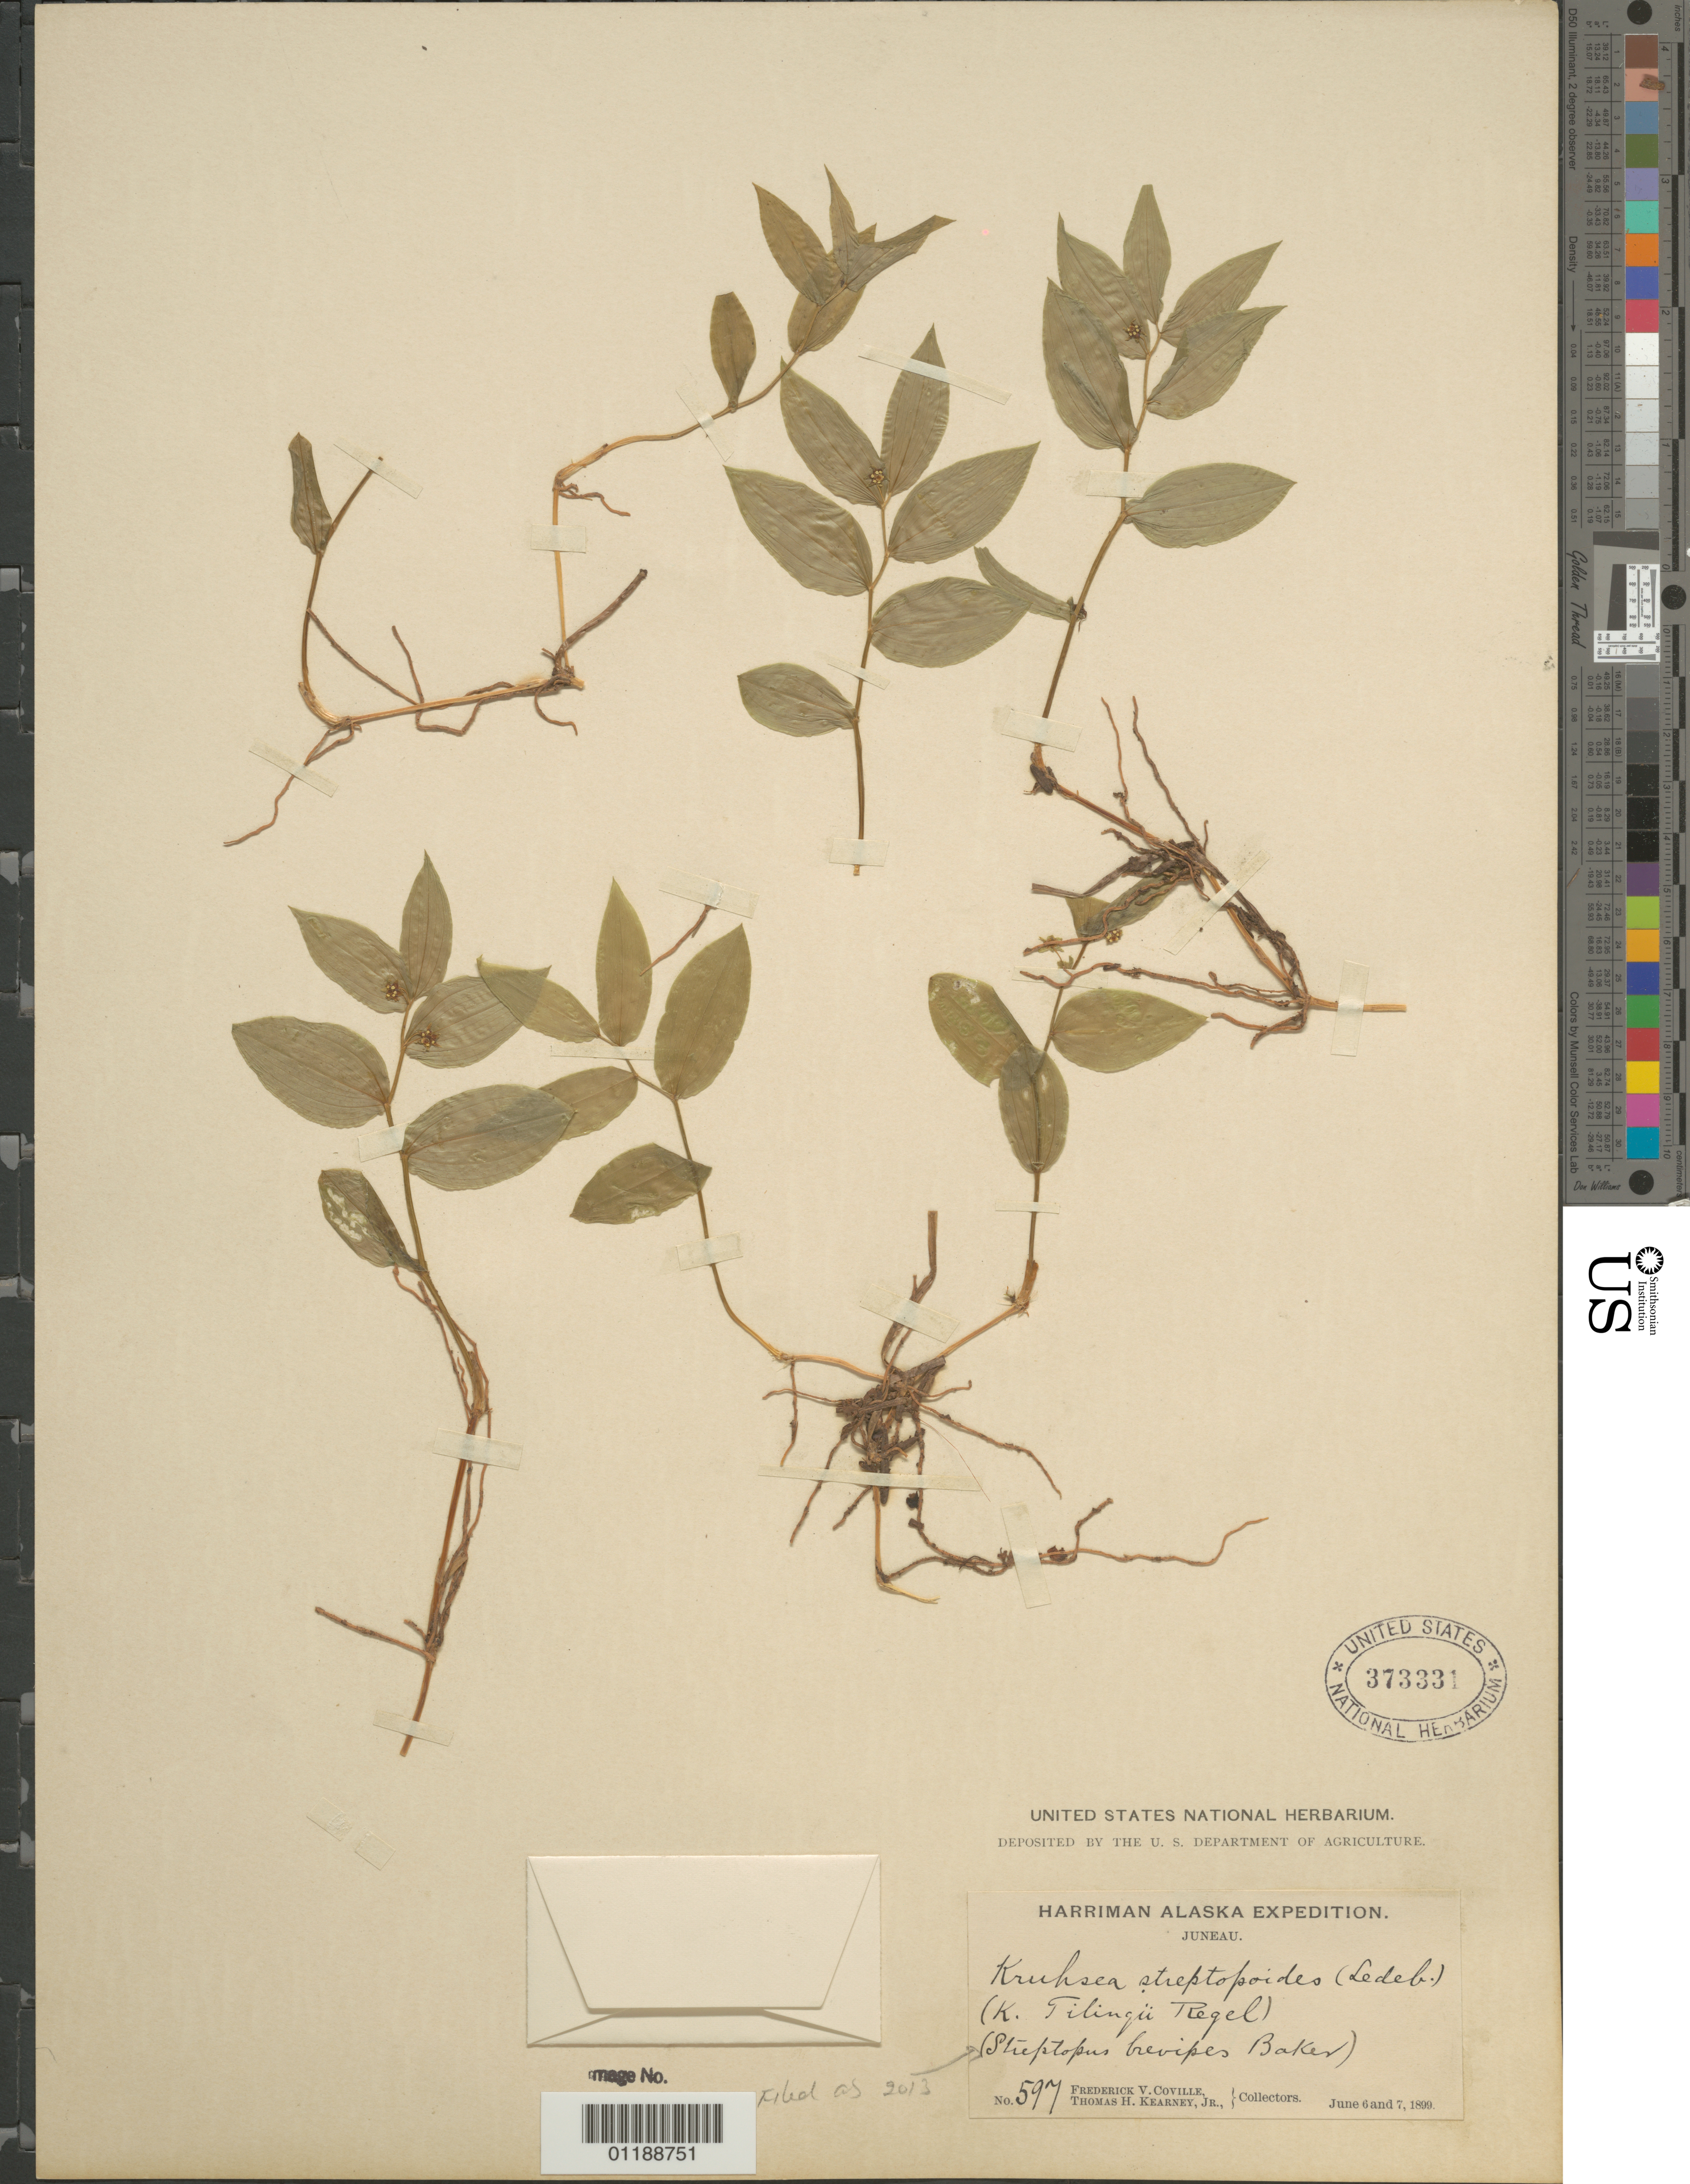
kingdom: Plantae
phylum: Tracheophyta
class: Liliopsida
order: Liliales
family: Liliaceae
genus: Streptopus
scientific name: Streptopus brevipes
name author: Baker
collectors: F. V. Coville & T. H. Kearney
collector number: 597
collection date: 1899-06-06/1899-06-07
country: United States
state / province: Alaska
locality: Juneau.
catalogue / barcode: US 373331